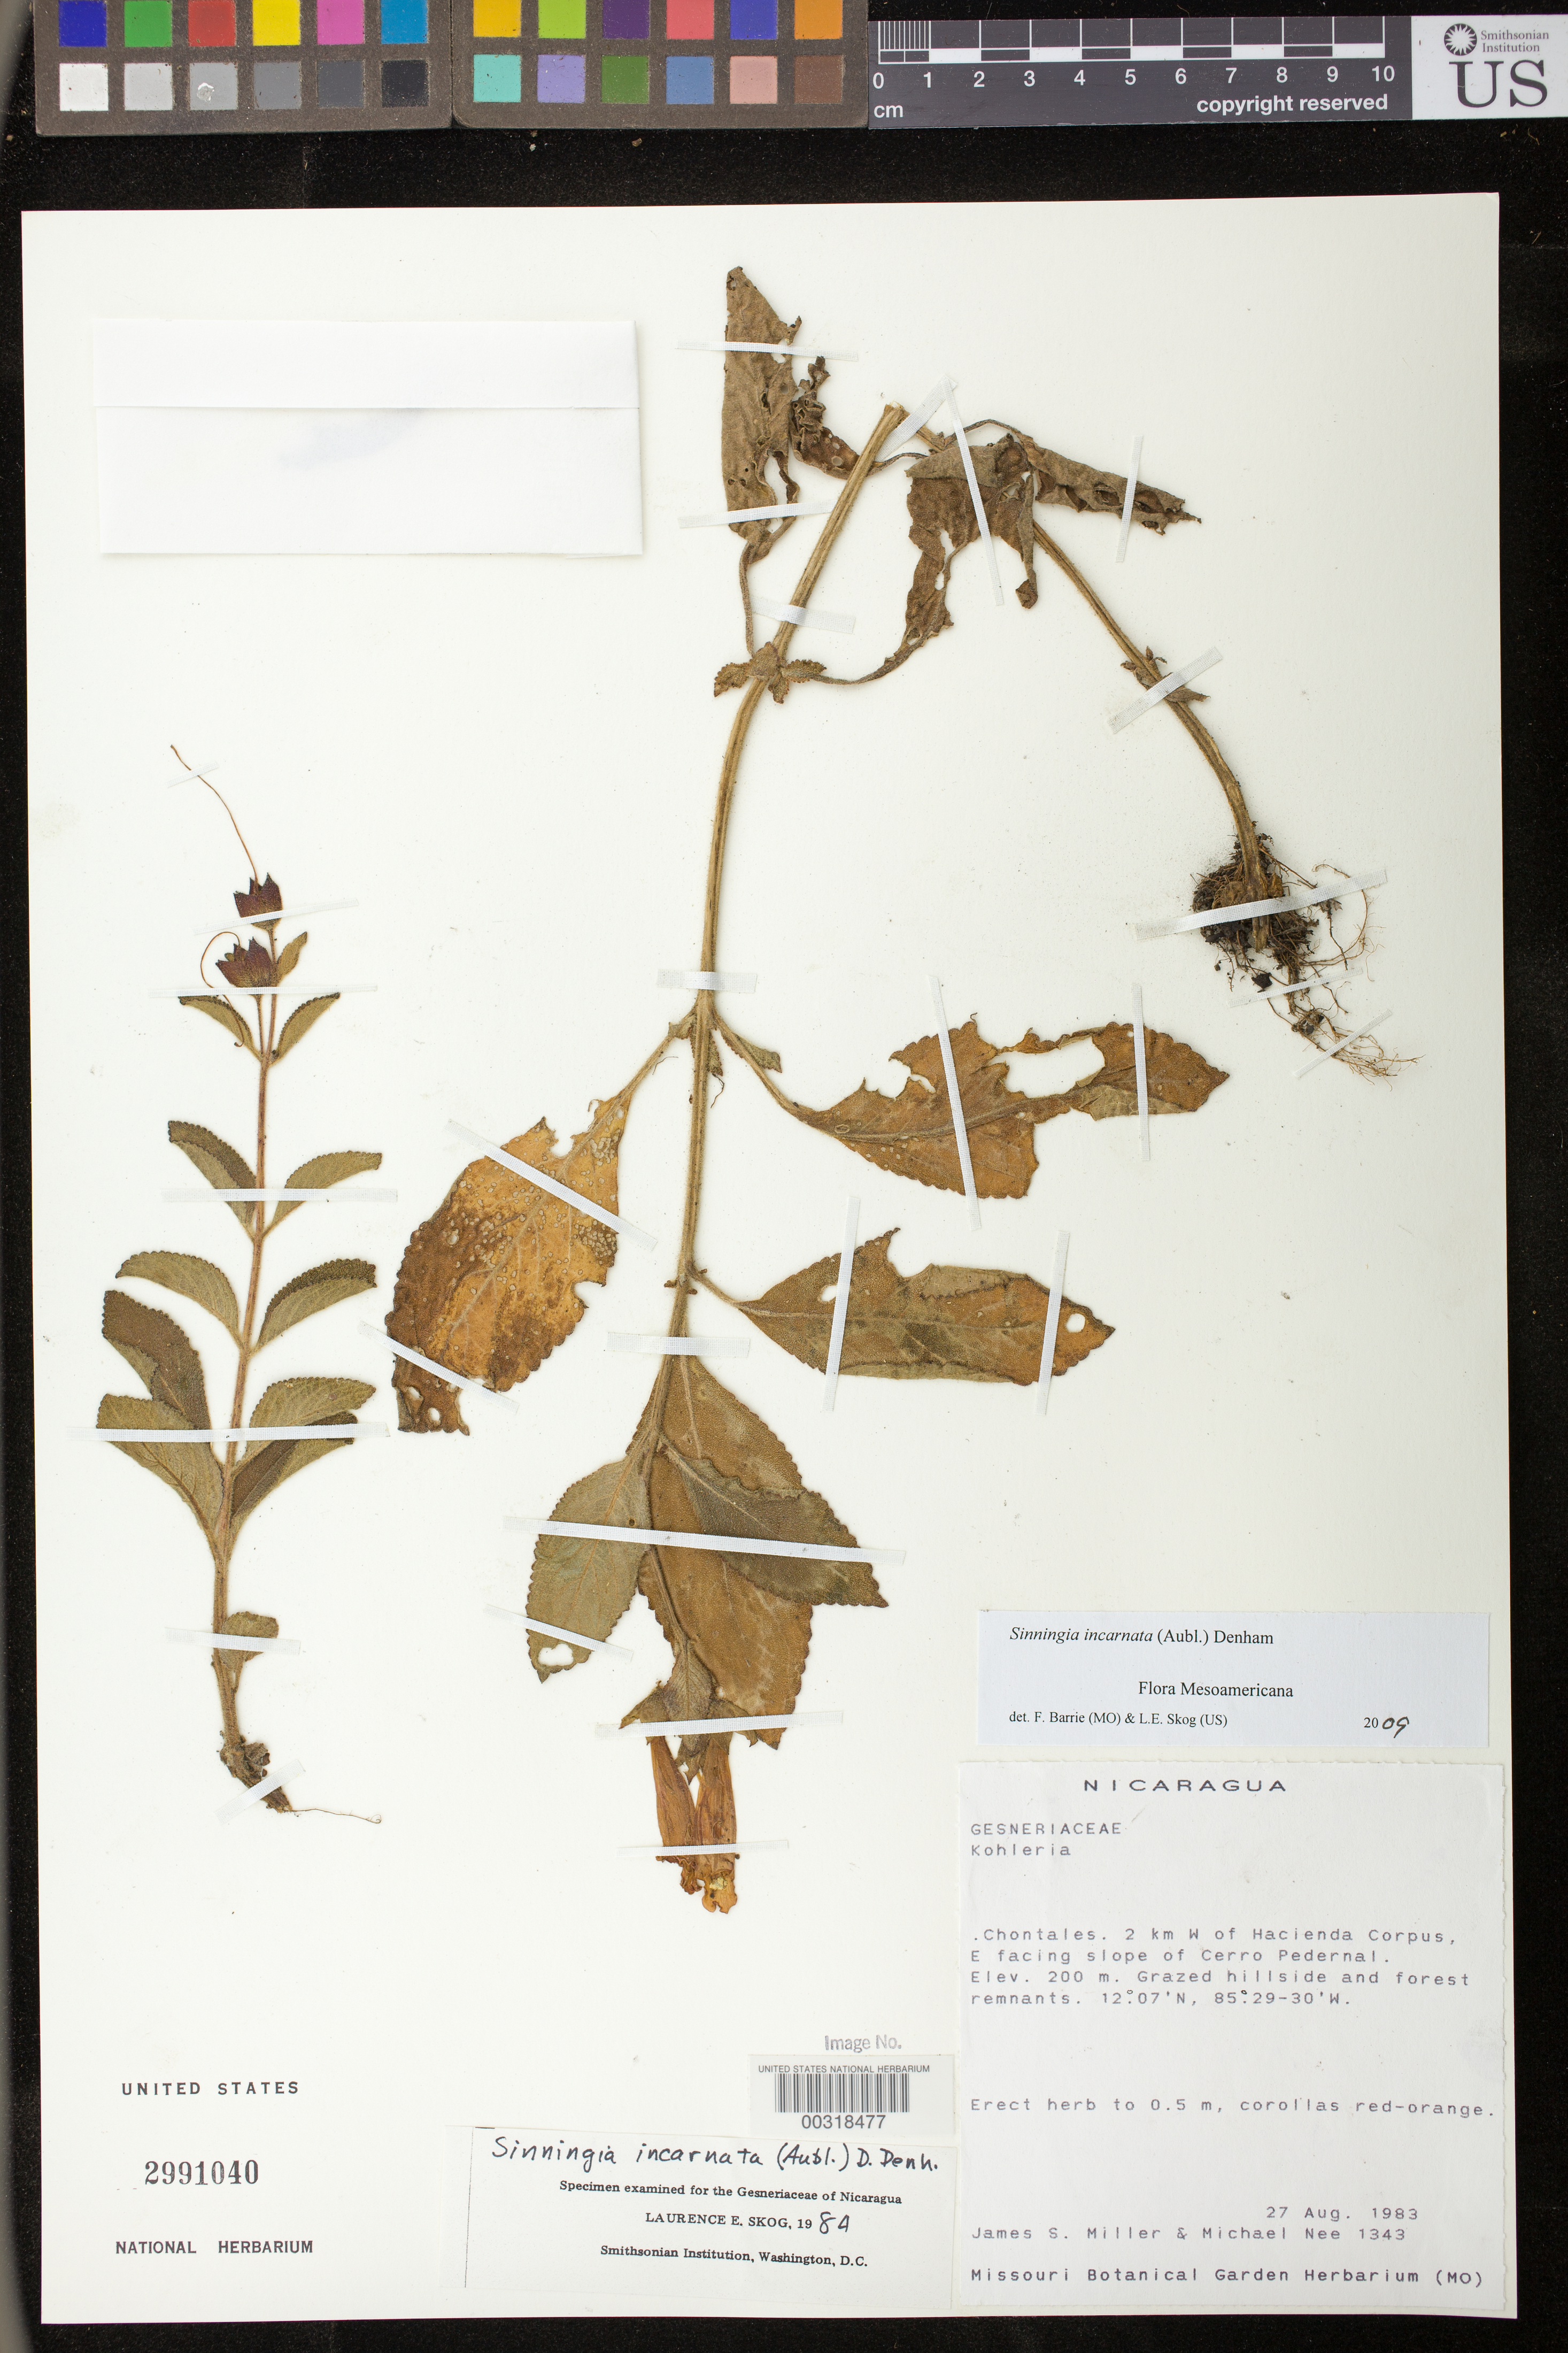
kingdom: Plantae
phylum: Tracheophyta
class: Magnoliopsida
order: Lamiales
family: Gesneriaceae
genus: Sinningia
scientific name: Sinningia incarnata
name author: (Aubl.) D.L. Denham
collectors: J. S. Miller & M. Nee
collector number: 1343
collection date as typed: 27 Aug 1983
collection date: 1983-08-27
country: Nicaragua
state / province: Chontales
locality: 2 km W of Hacienda Corpus, E facing slope of Cerro Pedernal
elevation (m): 200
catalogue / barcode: US 2991040